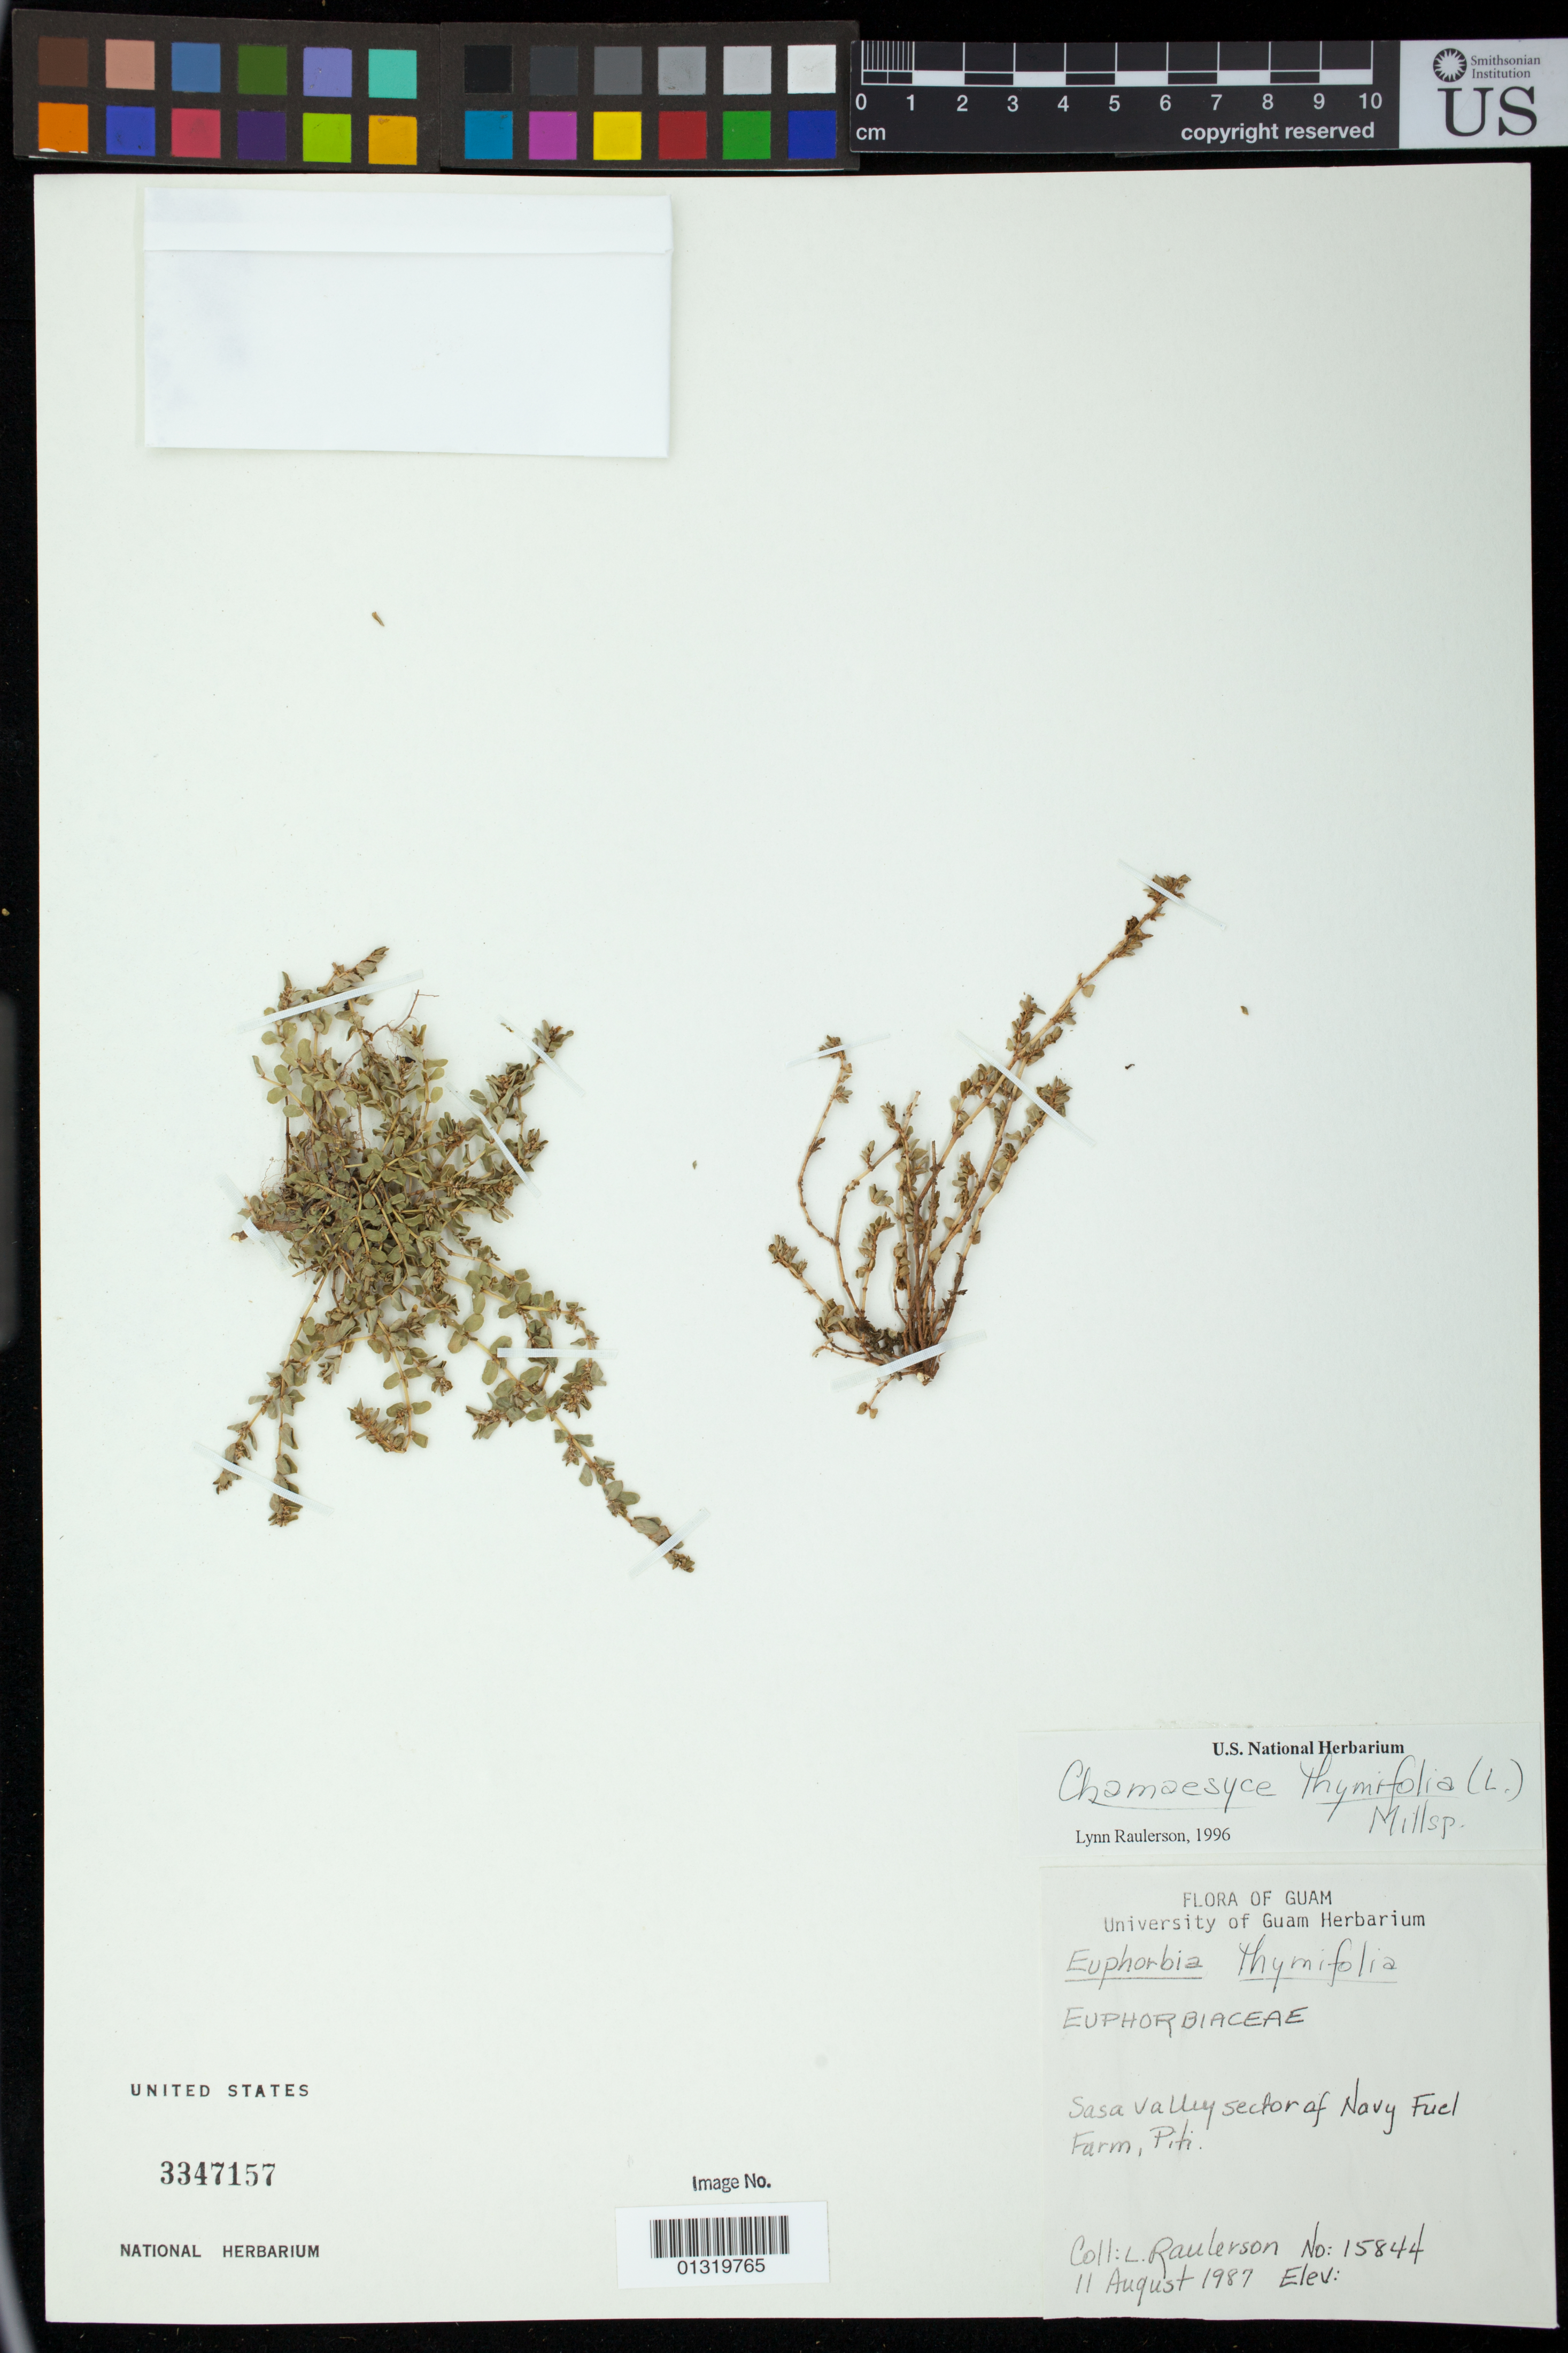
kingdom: Plantae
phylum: Tracheophyta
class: Magnoliopsida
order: Malpighiales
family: Euphorbiaceae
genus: Euphorbia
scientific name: Euphorbia thymifolia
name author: L.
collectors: L. Raulerson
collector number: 15844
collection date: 1987-08-11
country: Guam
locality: Sasa Valley sector of Navy Fuel Farm, Piti.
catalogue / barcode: US 3347157